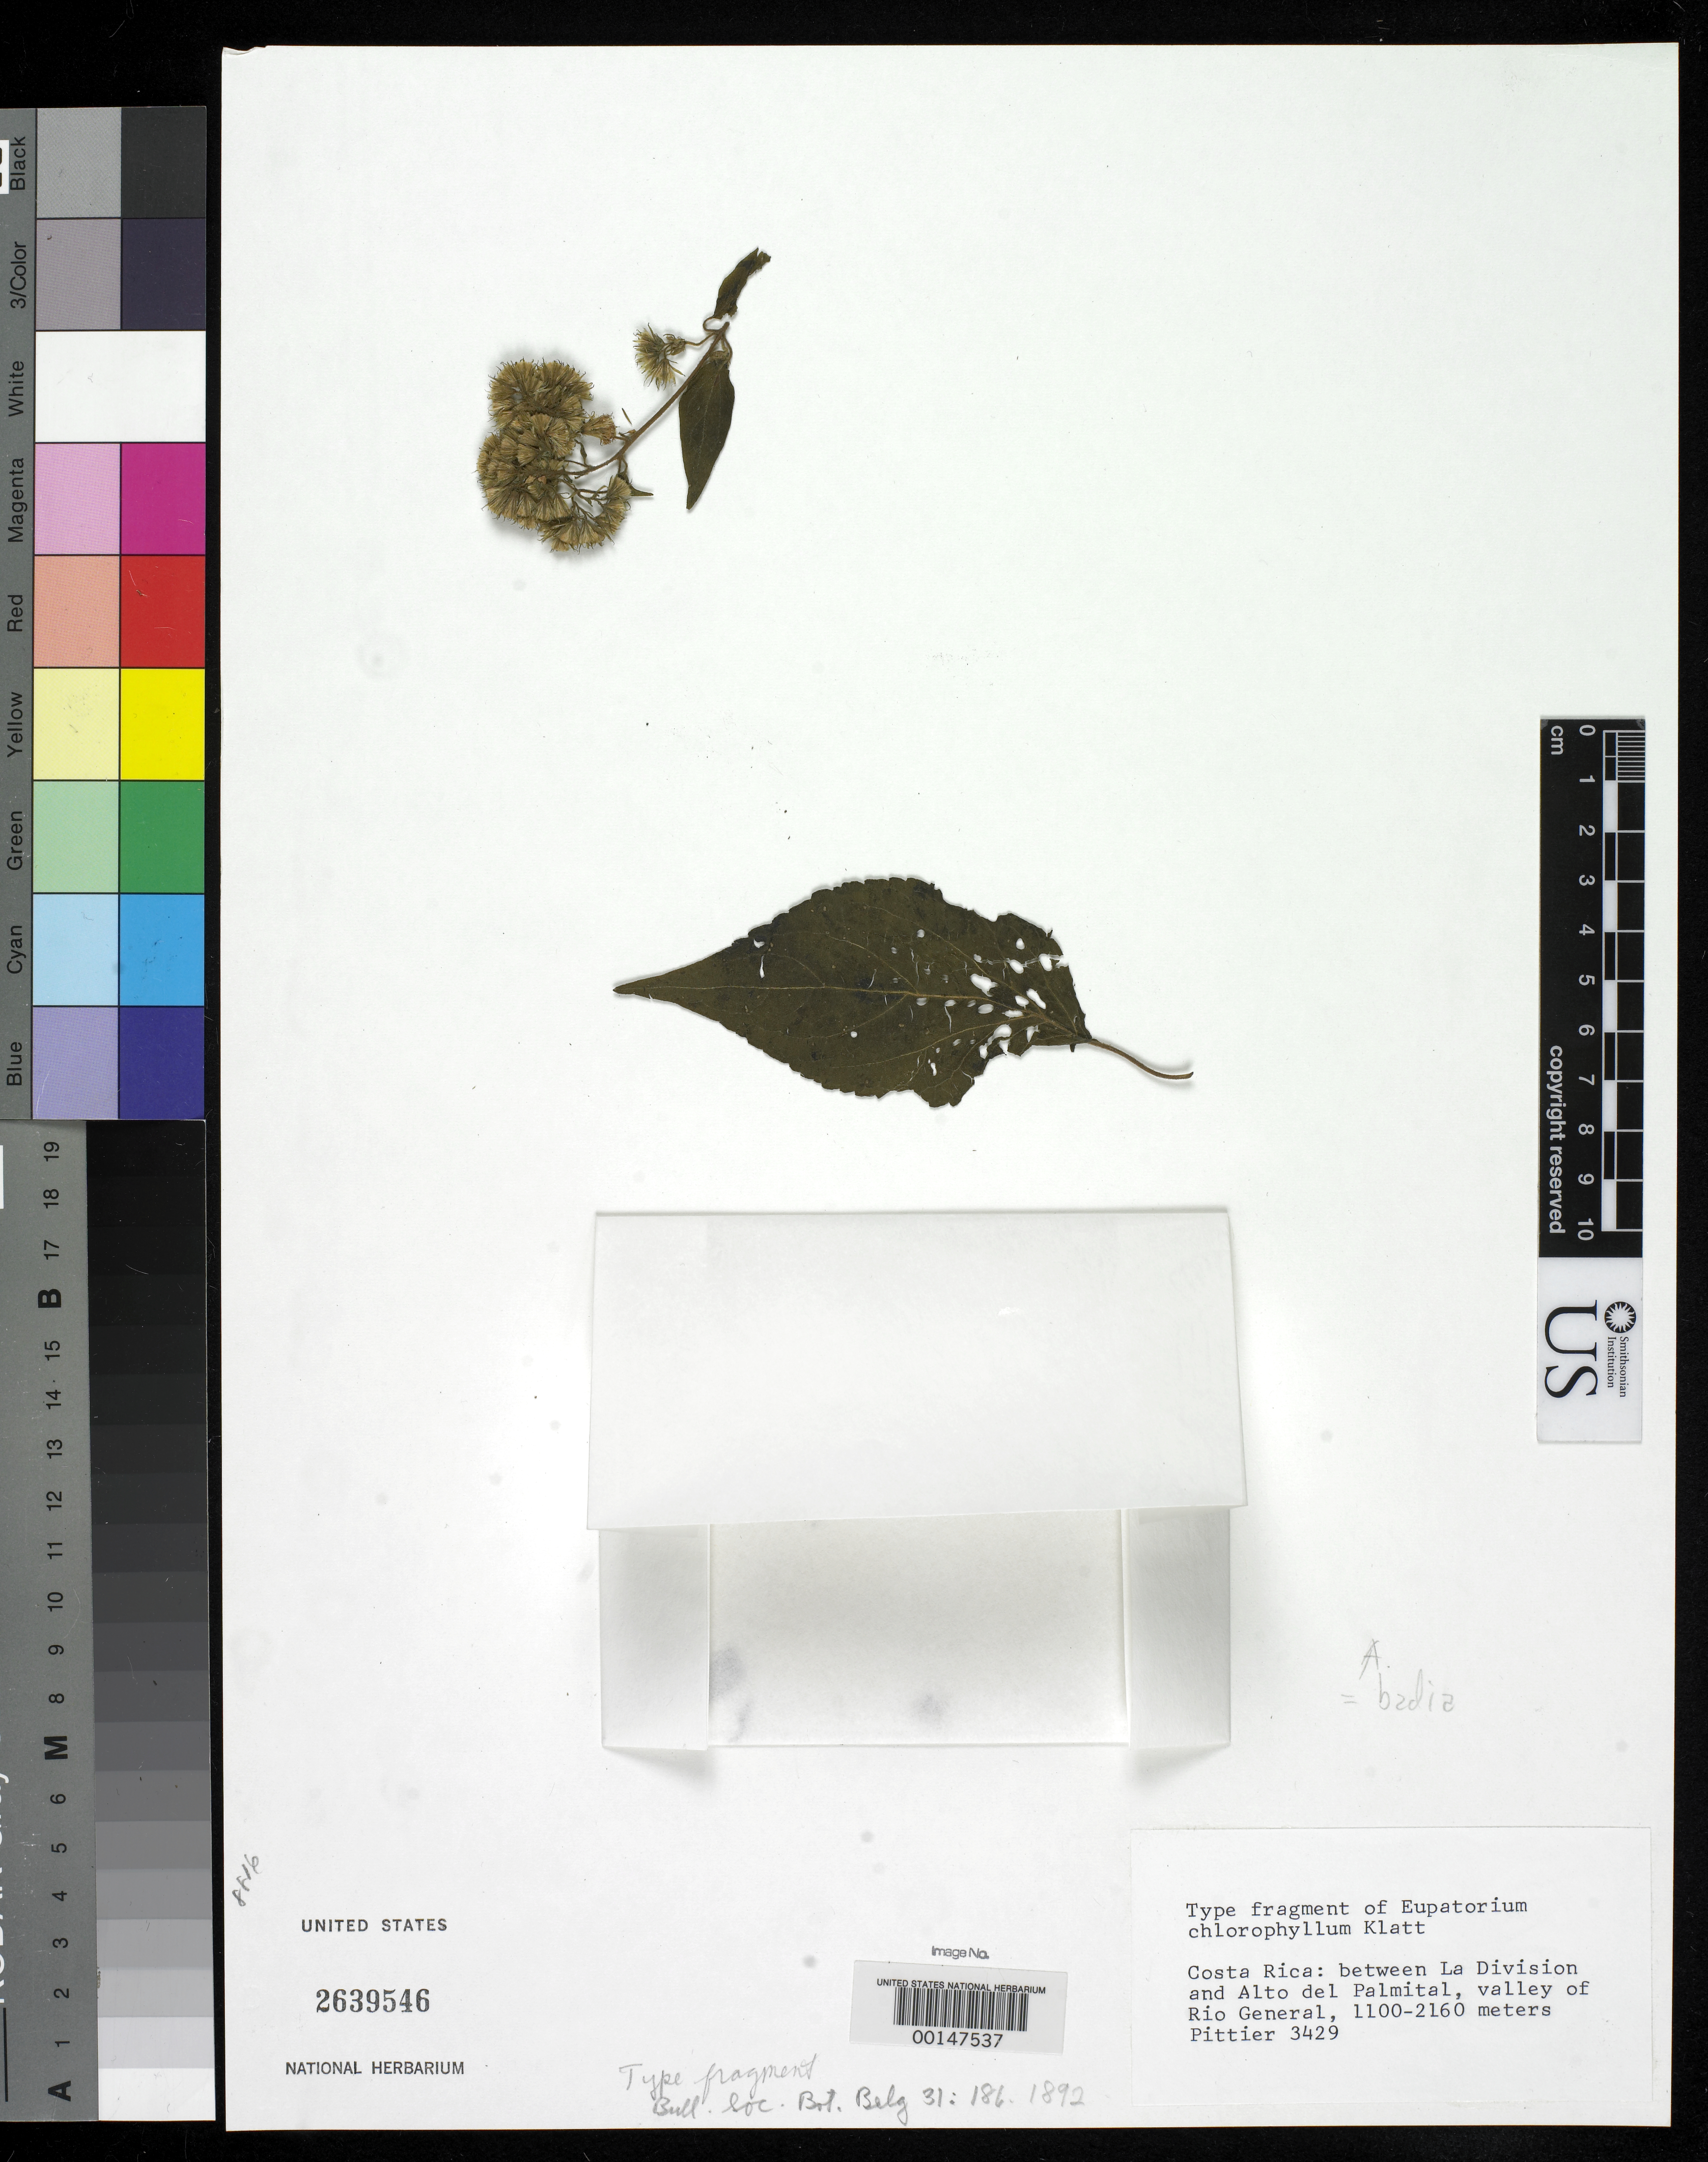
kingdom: Plantae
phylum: Tracheophyta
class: Magnoliopsida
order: Asterales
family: Asteraceae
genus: Eupatorium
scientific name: Eupatorium chlorophyllum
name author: Klatt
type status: Type Material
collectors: H. F. Pittier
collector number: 3429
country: Costa Rica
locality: Between La Division and Alto del Palmital, valley of Rio General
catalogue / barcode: US 2639546